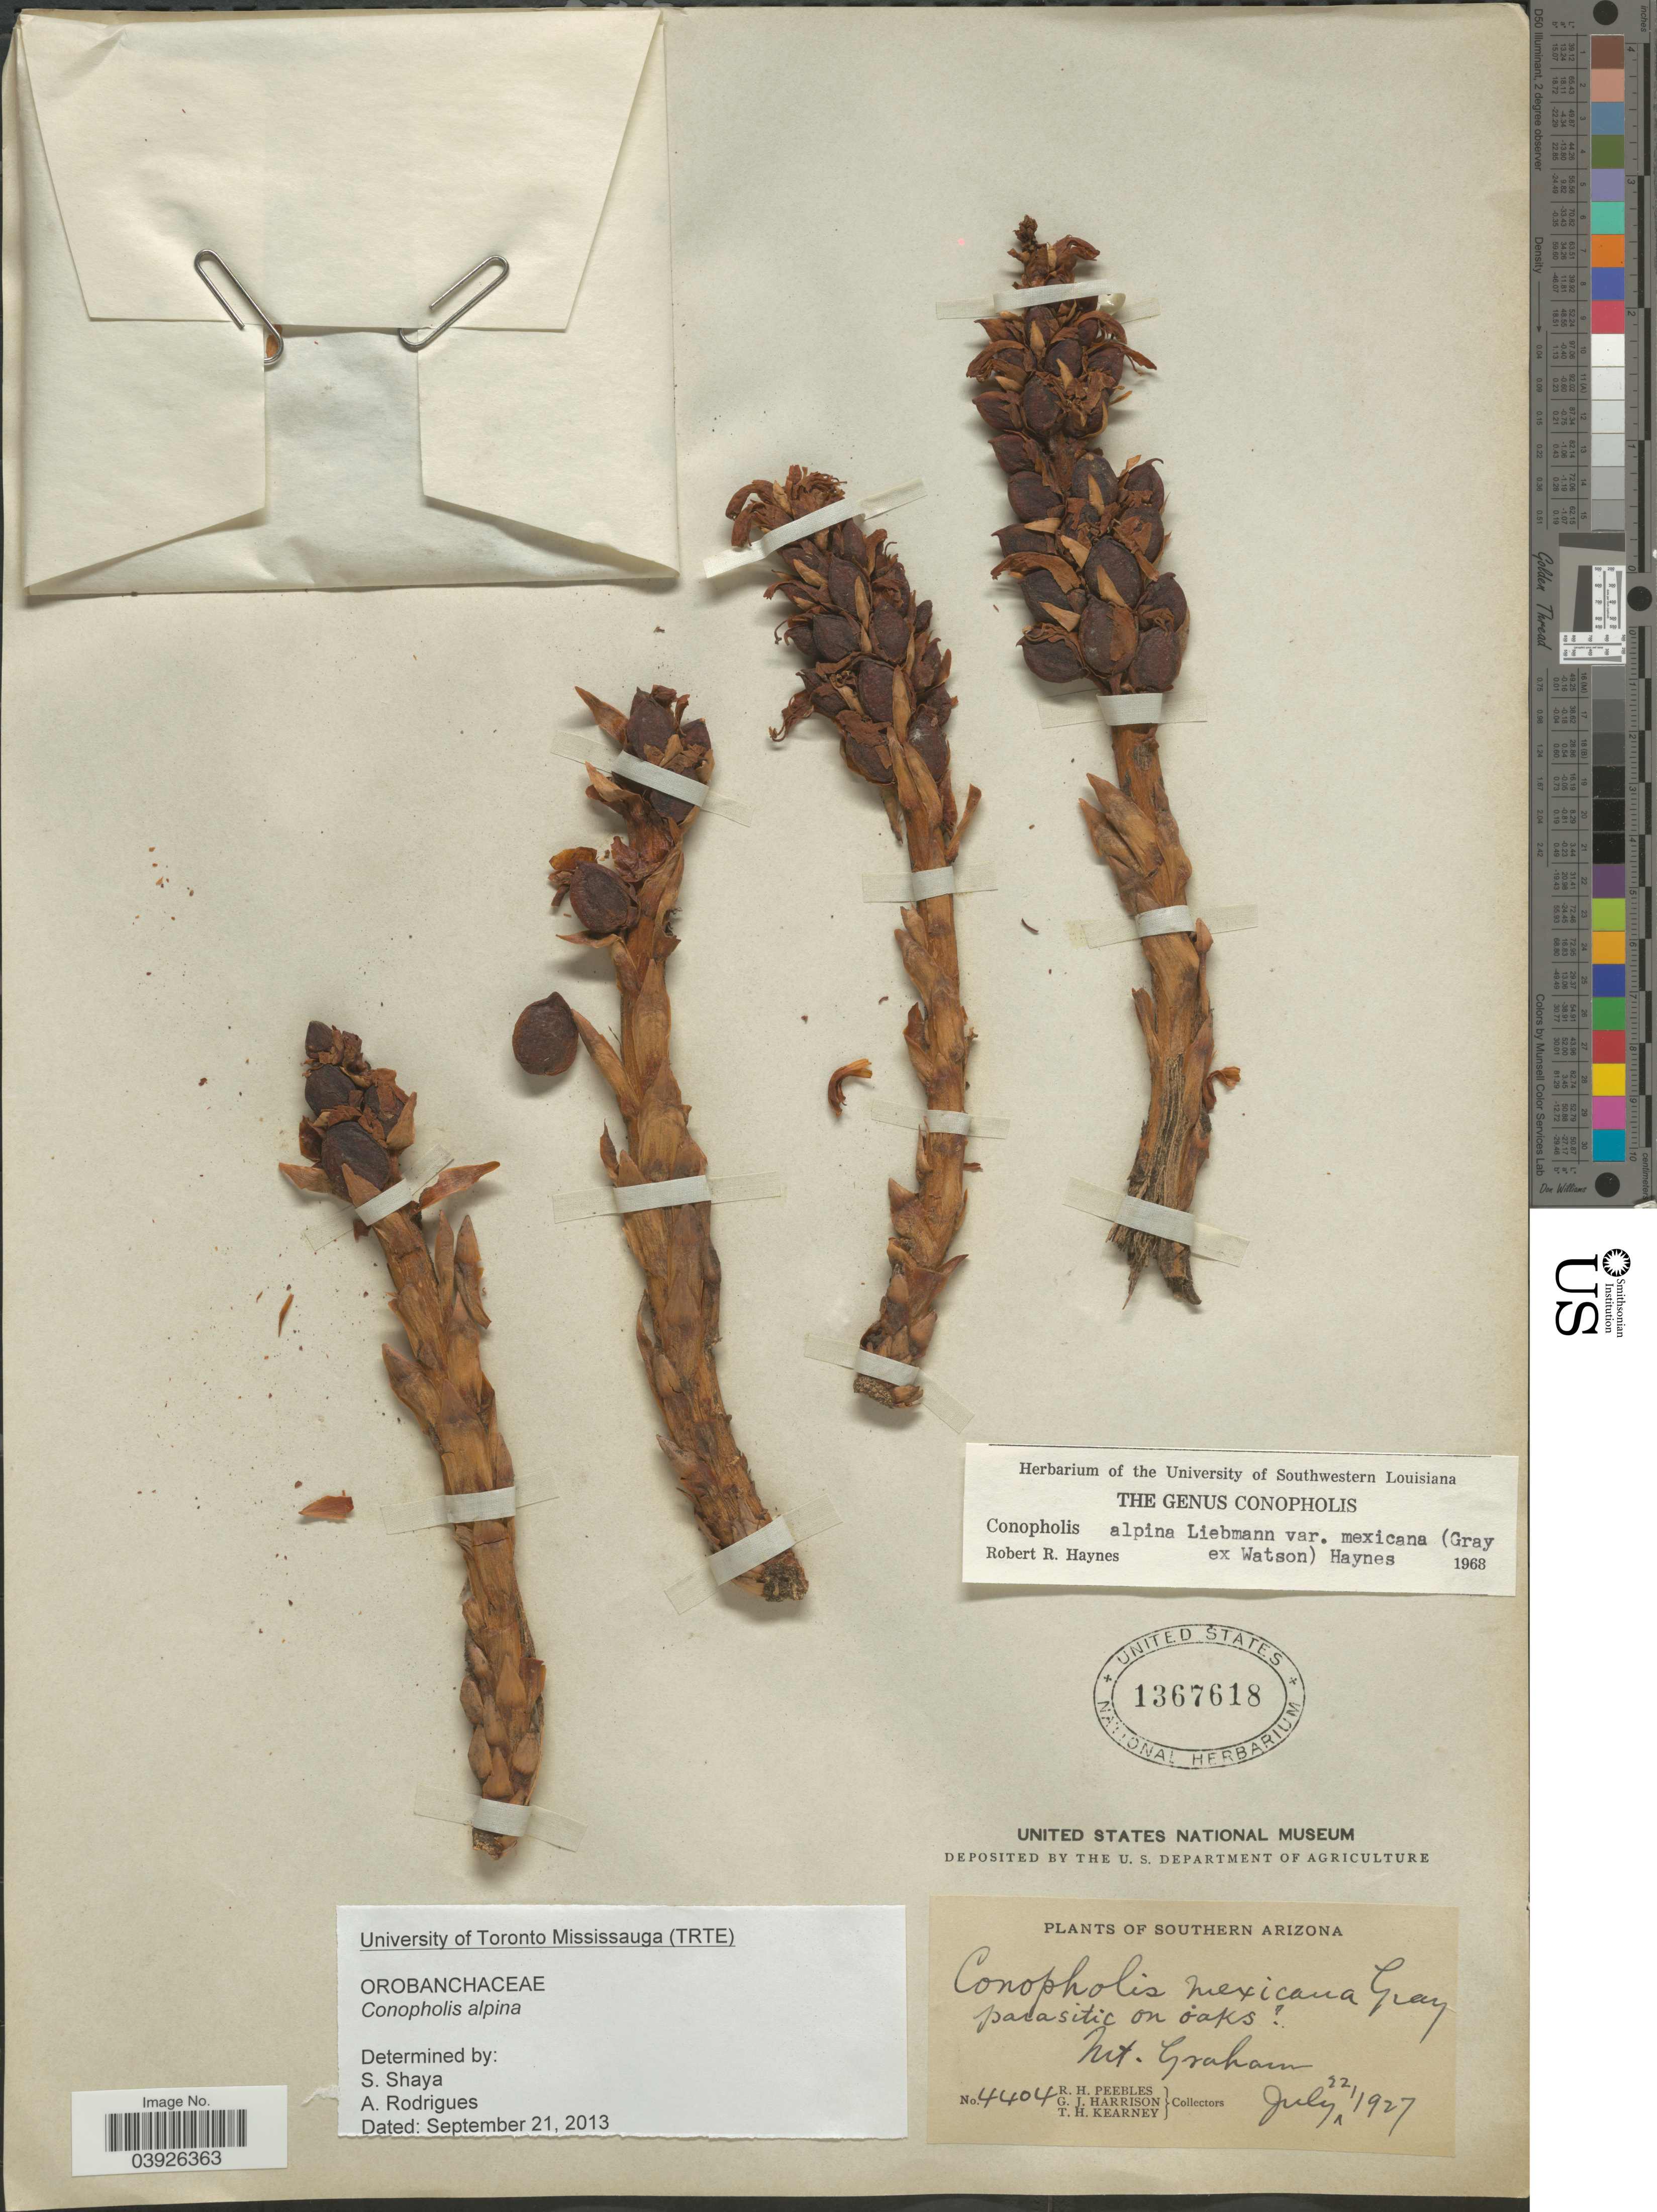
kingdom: Plantae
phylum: Tracheophyta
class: Magnoliopsida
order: Lamiales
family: Orobanchaceae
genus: Conopholis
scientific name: Conopholis alpina var. mexicana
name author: (A. Gray ex S. Watson) R.R. Haynes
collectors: R. H. Peebles, G. J. Harrison & T. H. Kearney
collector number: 4404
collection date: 1927-07-22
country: United States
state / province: Arizona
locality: Southern Arizona. Mt. Graham.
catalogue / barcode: US 1367618